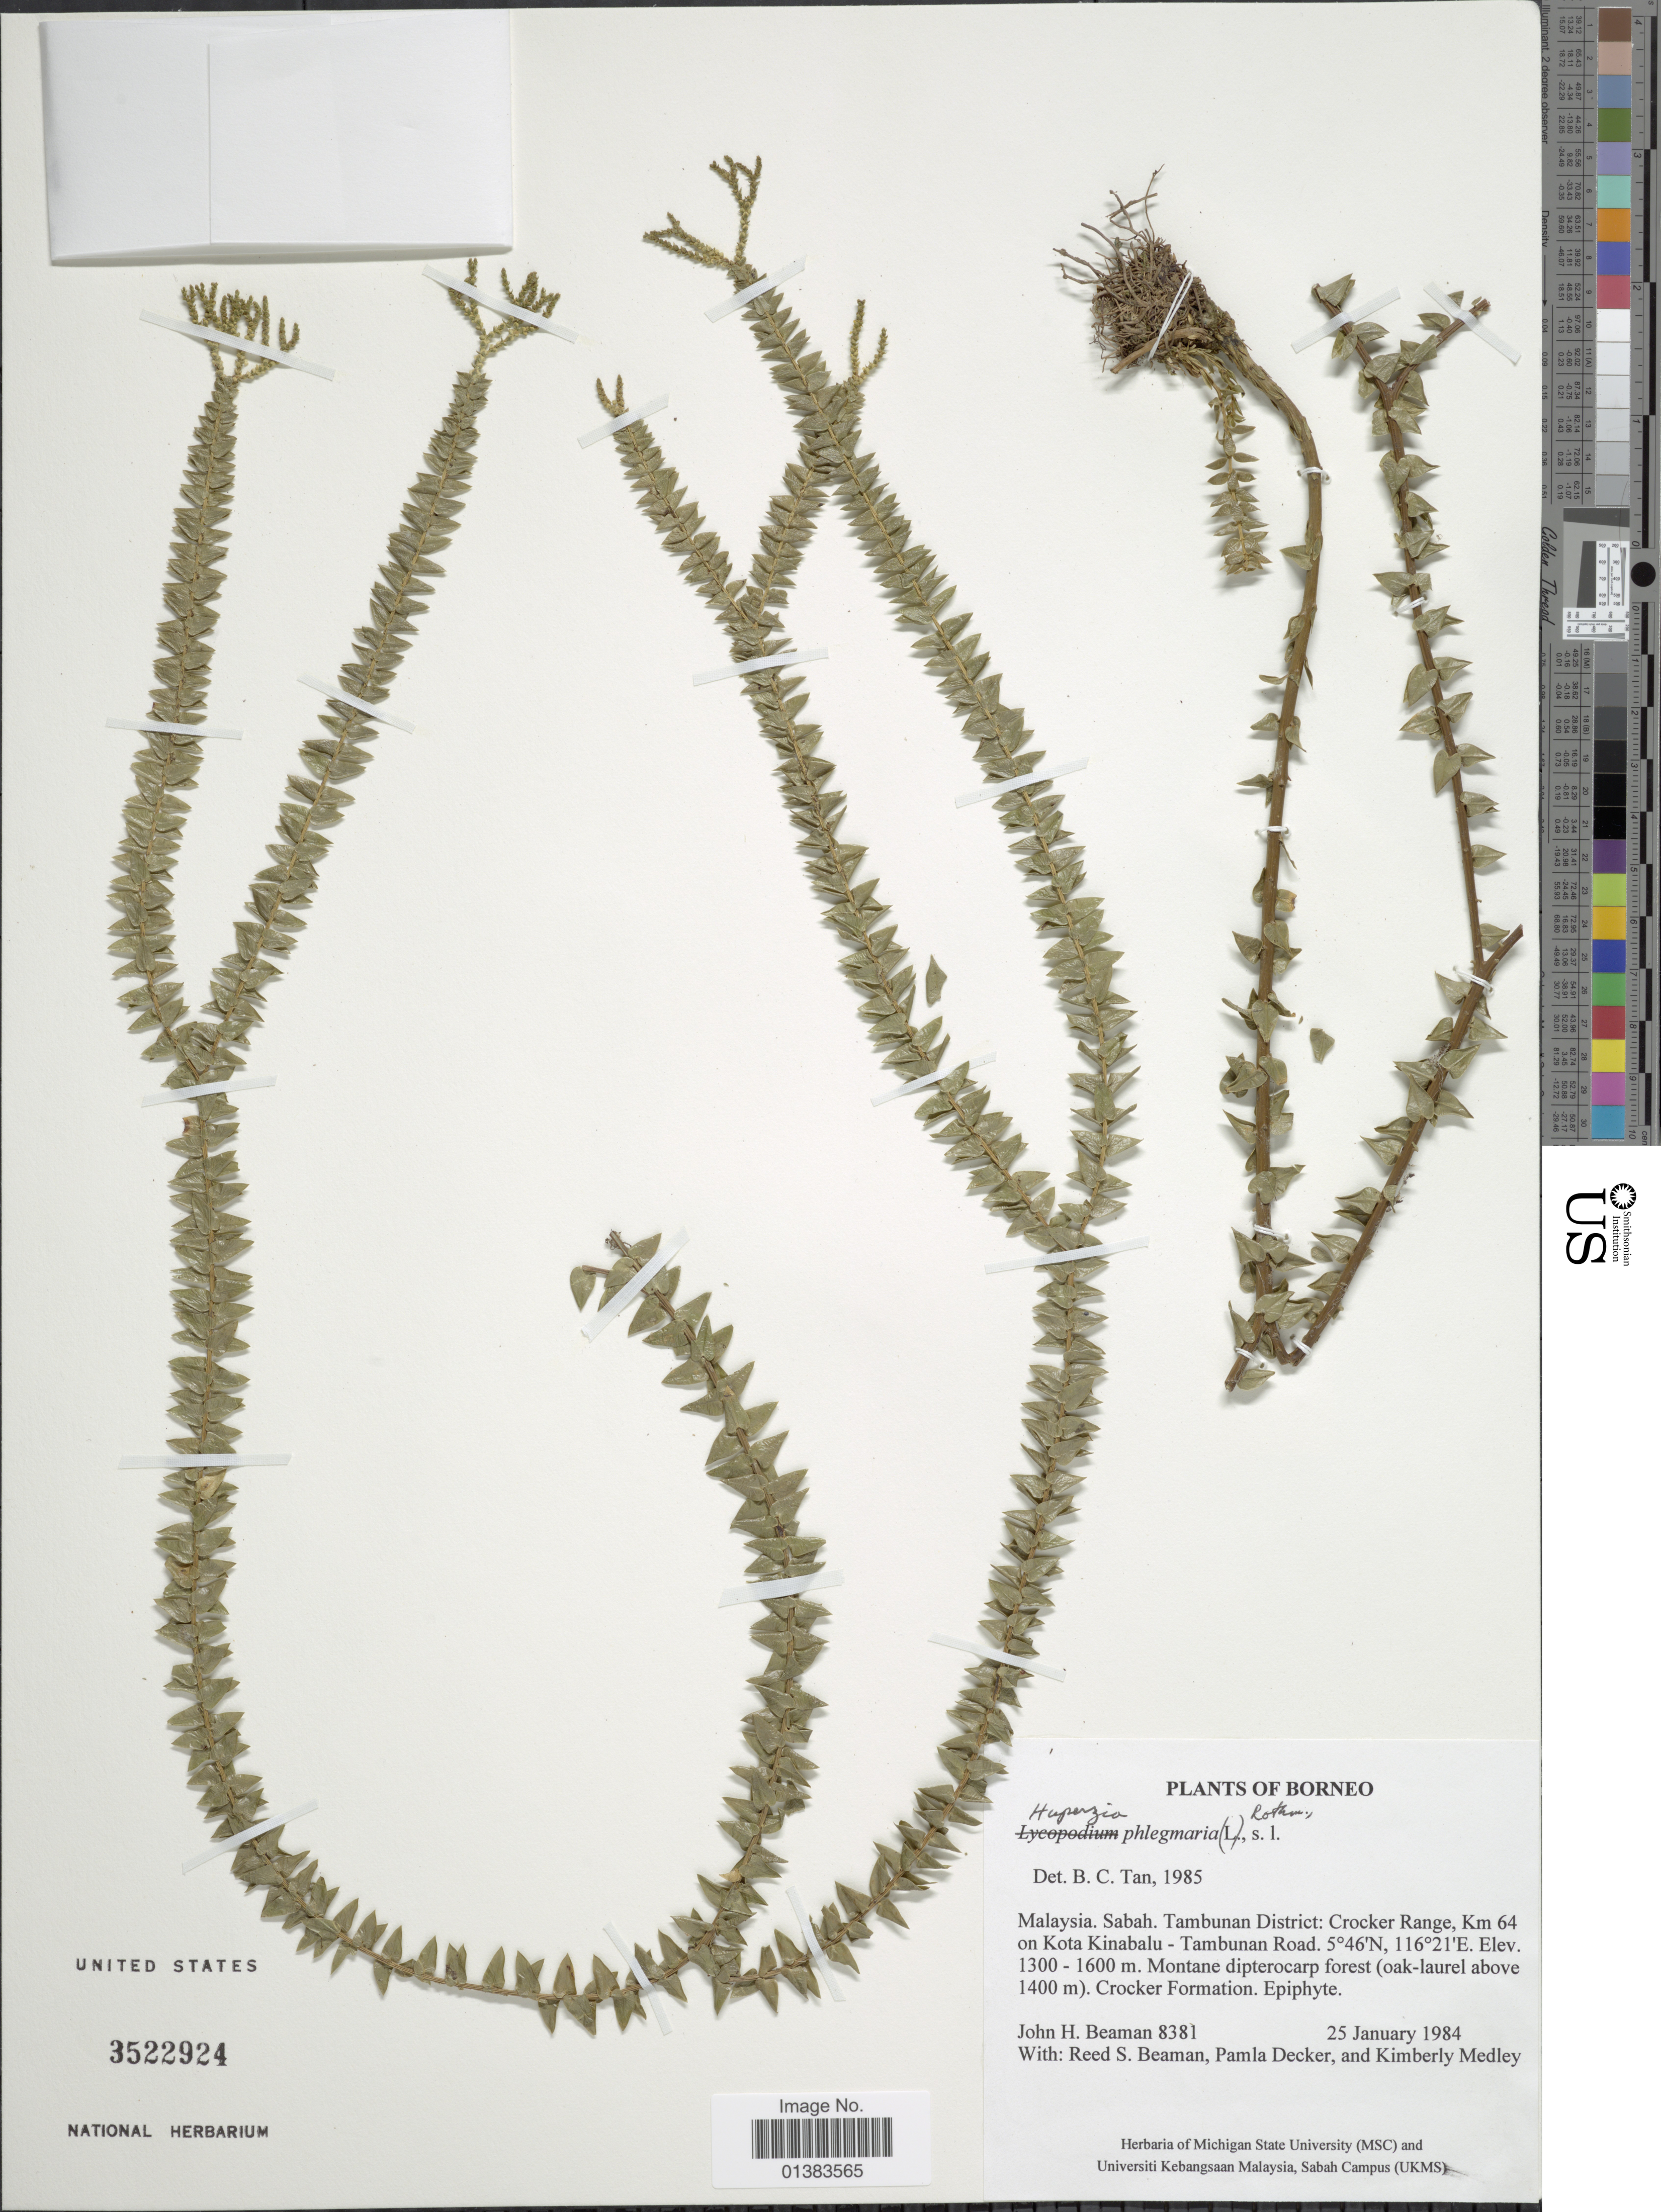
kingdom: Plantae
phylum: Tracheophyta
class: Lycopodiopsida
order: Lycopodiales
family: Lycopodiaceae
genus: Phlegmariurus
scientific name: Phlegmariurus phlegmaria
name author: (L.) Holub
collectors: J. H. Beaman, R. S. Beaman, P. Decker & K. Medley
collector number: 8381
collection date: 1984-01-25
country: Malaysia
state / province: Sabah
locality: Borneo, Tambunan District: Crocker Range, Km 64 on Kota Kinabalu - Tambunan Road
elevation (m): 1300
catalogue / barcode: US 3522924